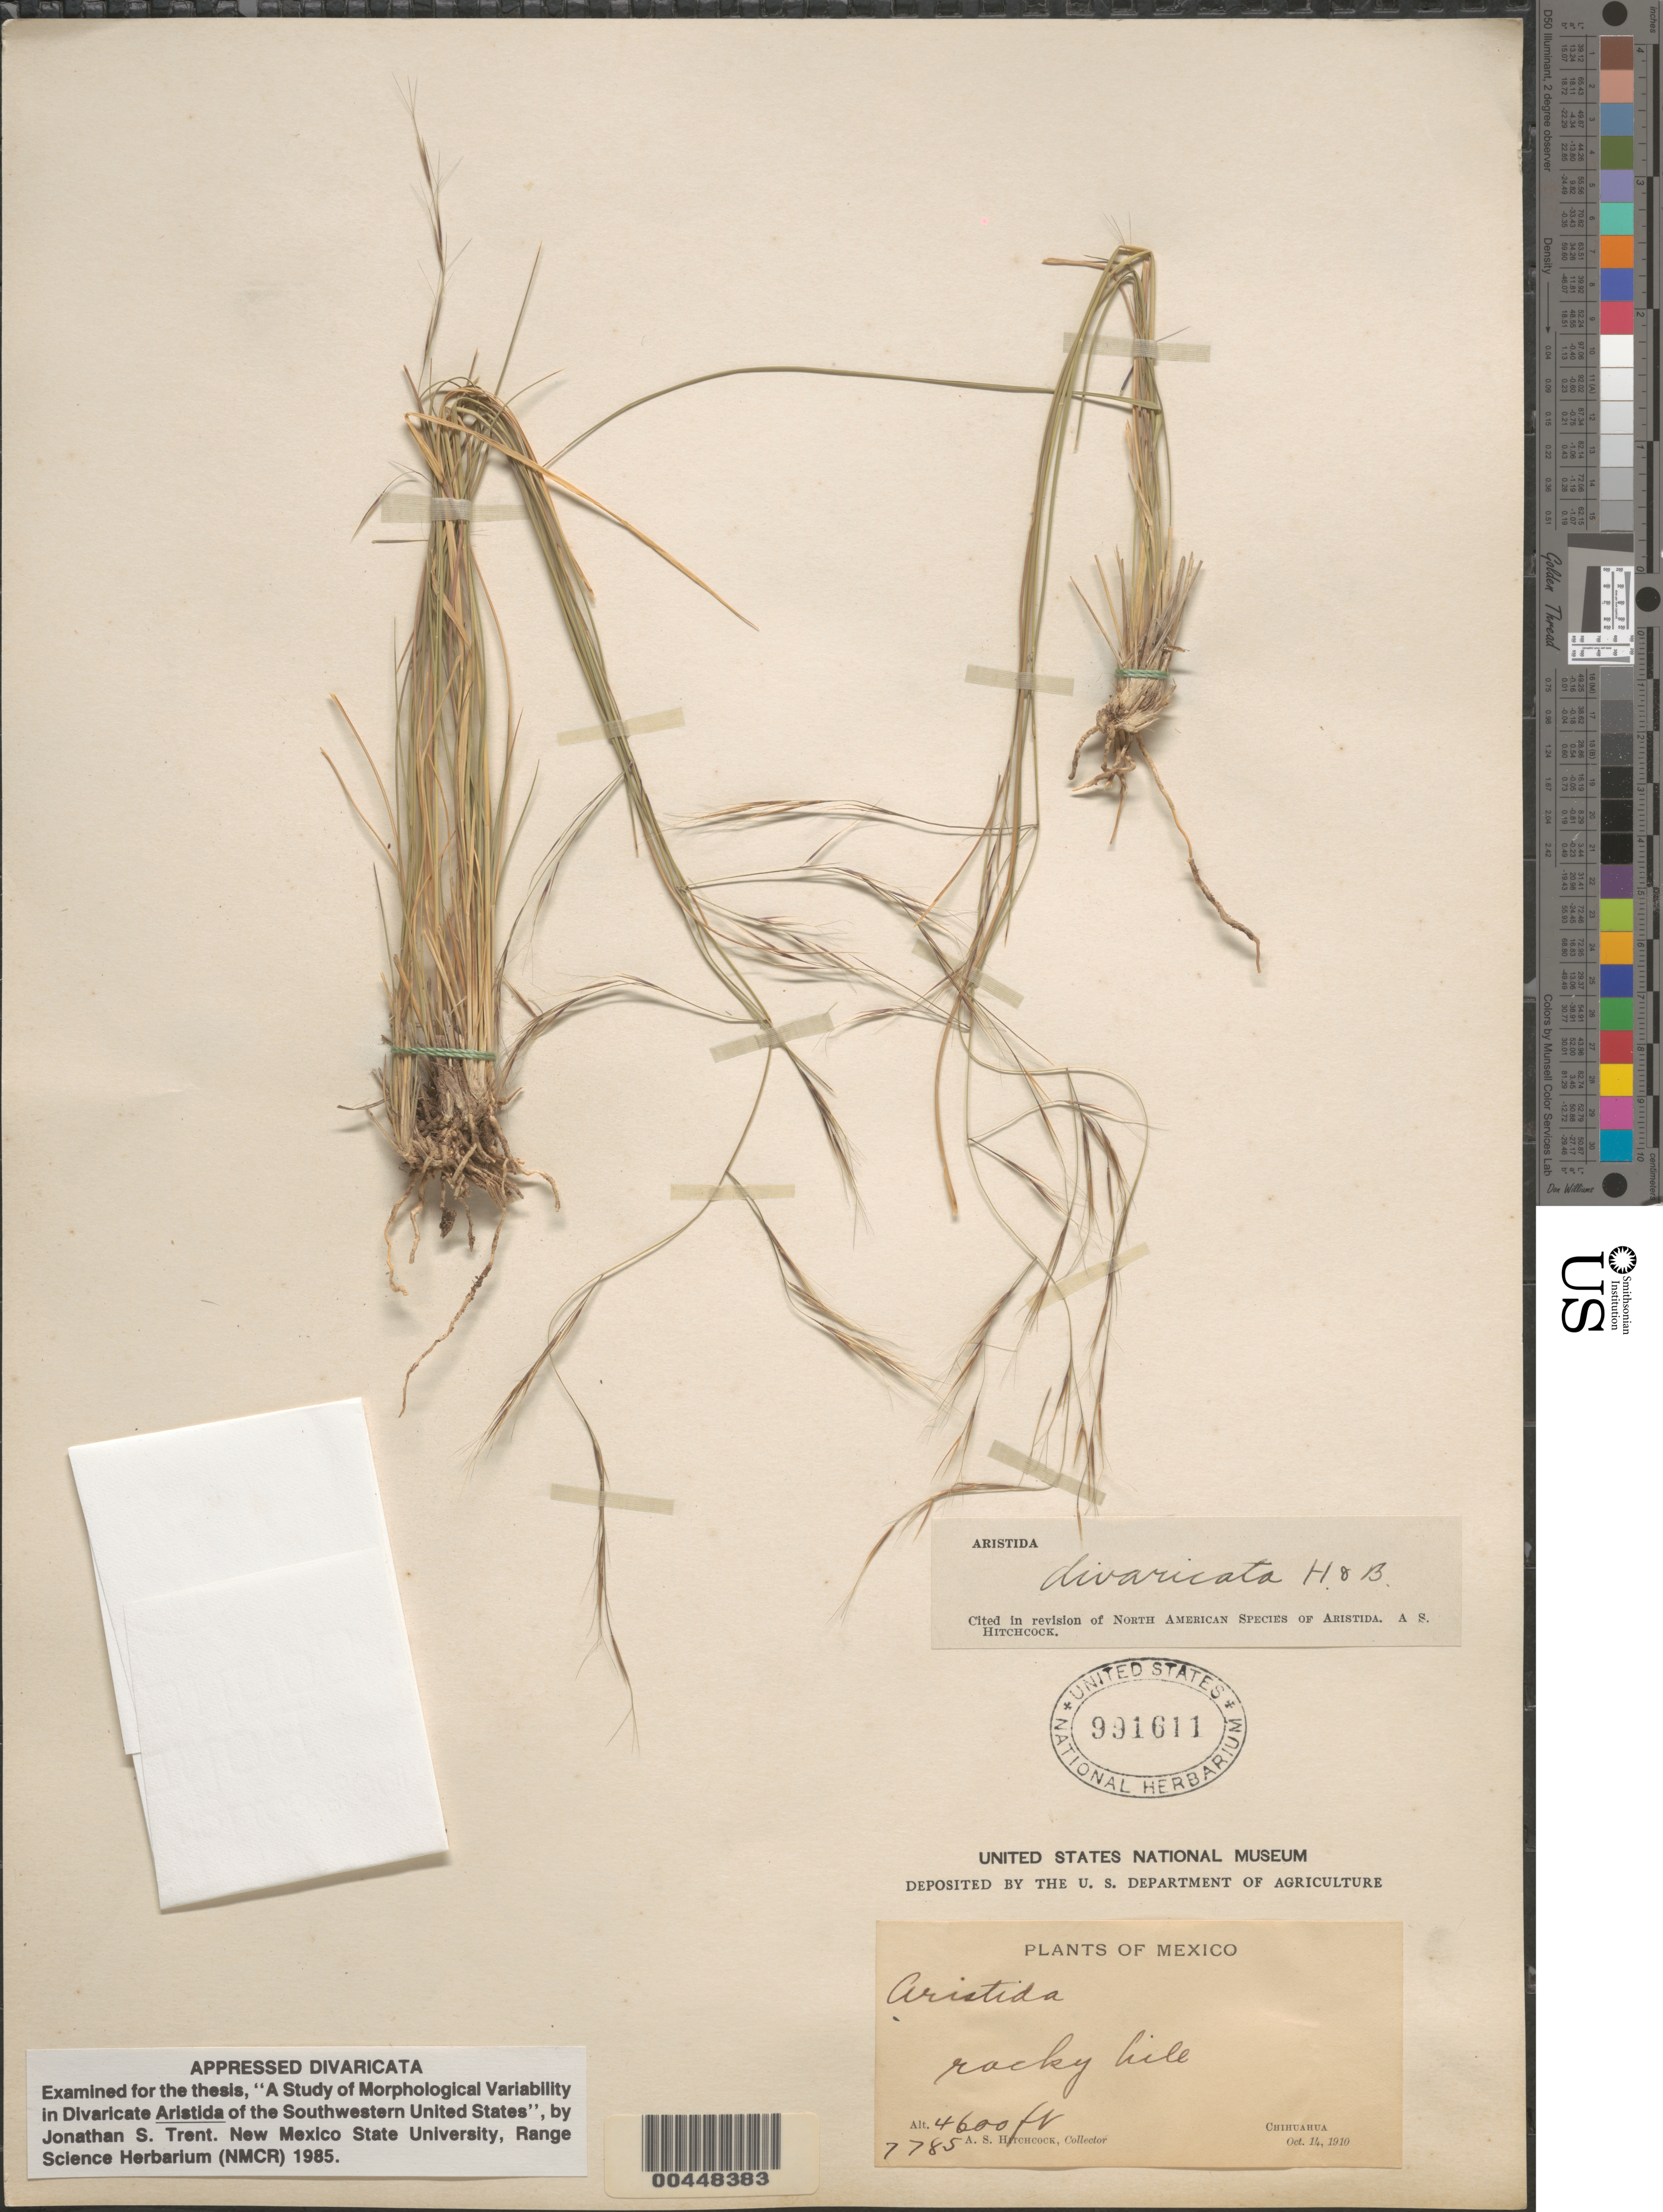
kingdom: Plantae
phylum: Tracheophyta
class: Liliopsida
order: Poales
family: Poaceae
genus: Aristida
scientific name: Aristida divaricata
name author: Humb. & Bonpl. ex Willd.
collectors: A. S. Hitchcock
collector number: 7785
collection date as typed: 14 Oct 1910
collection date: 1910-10-14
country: Mexico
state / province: Chihuahua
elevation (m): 1402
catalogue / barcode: US 991611